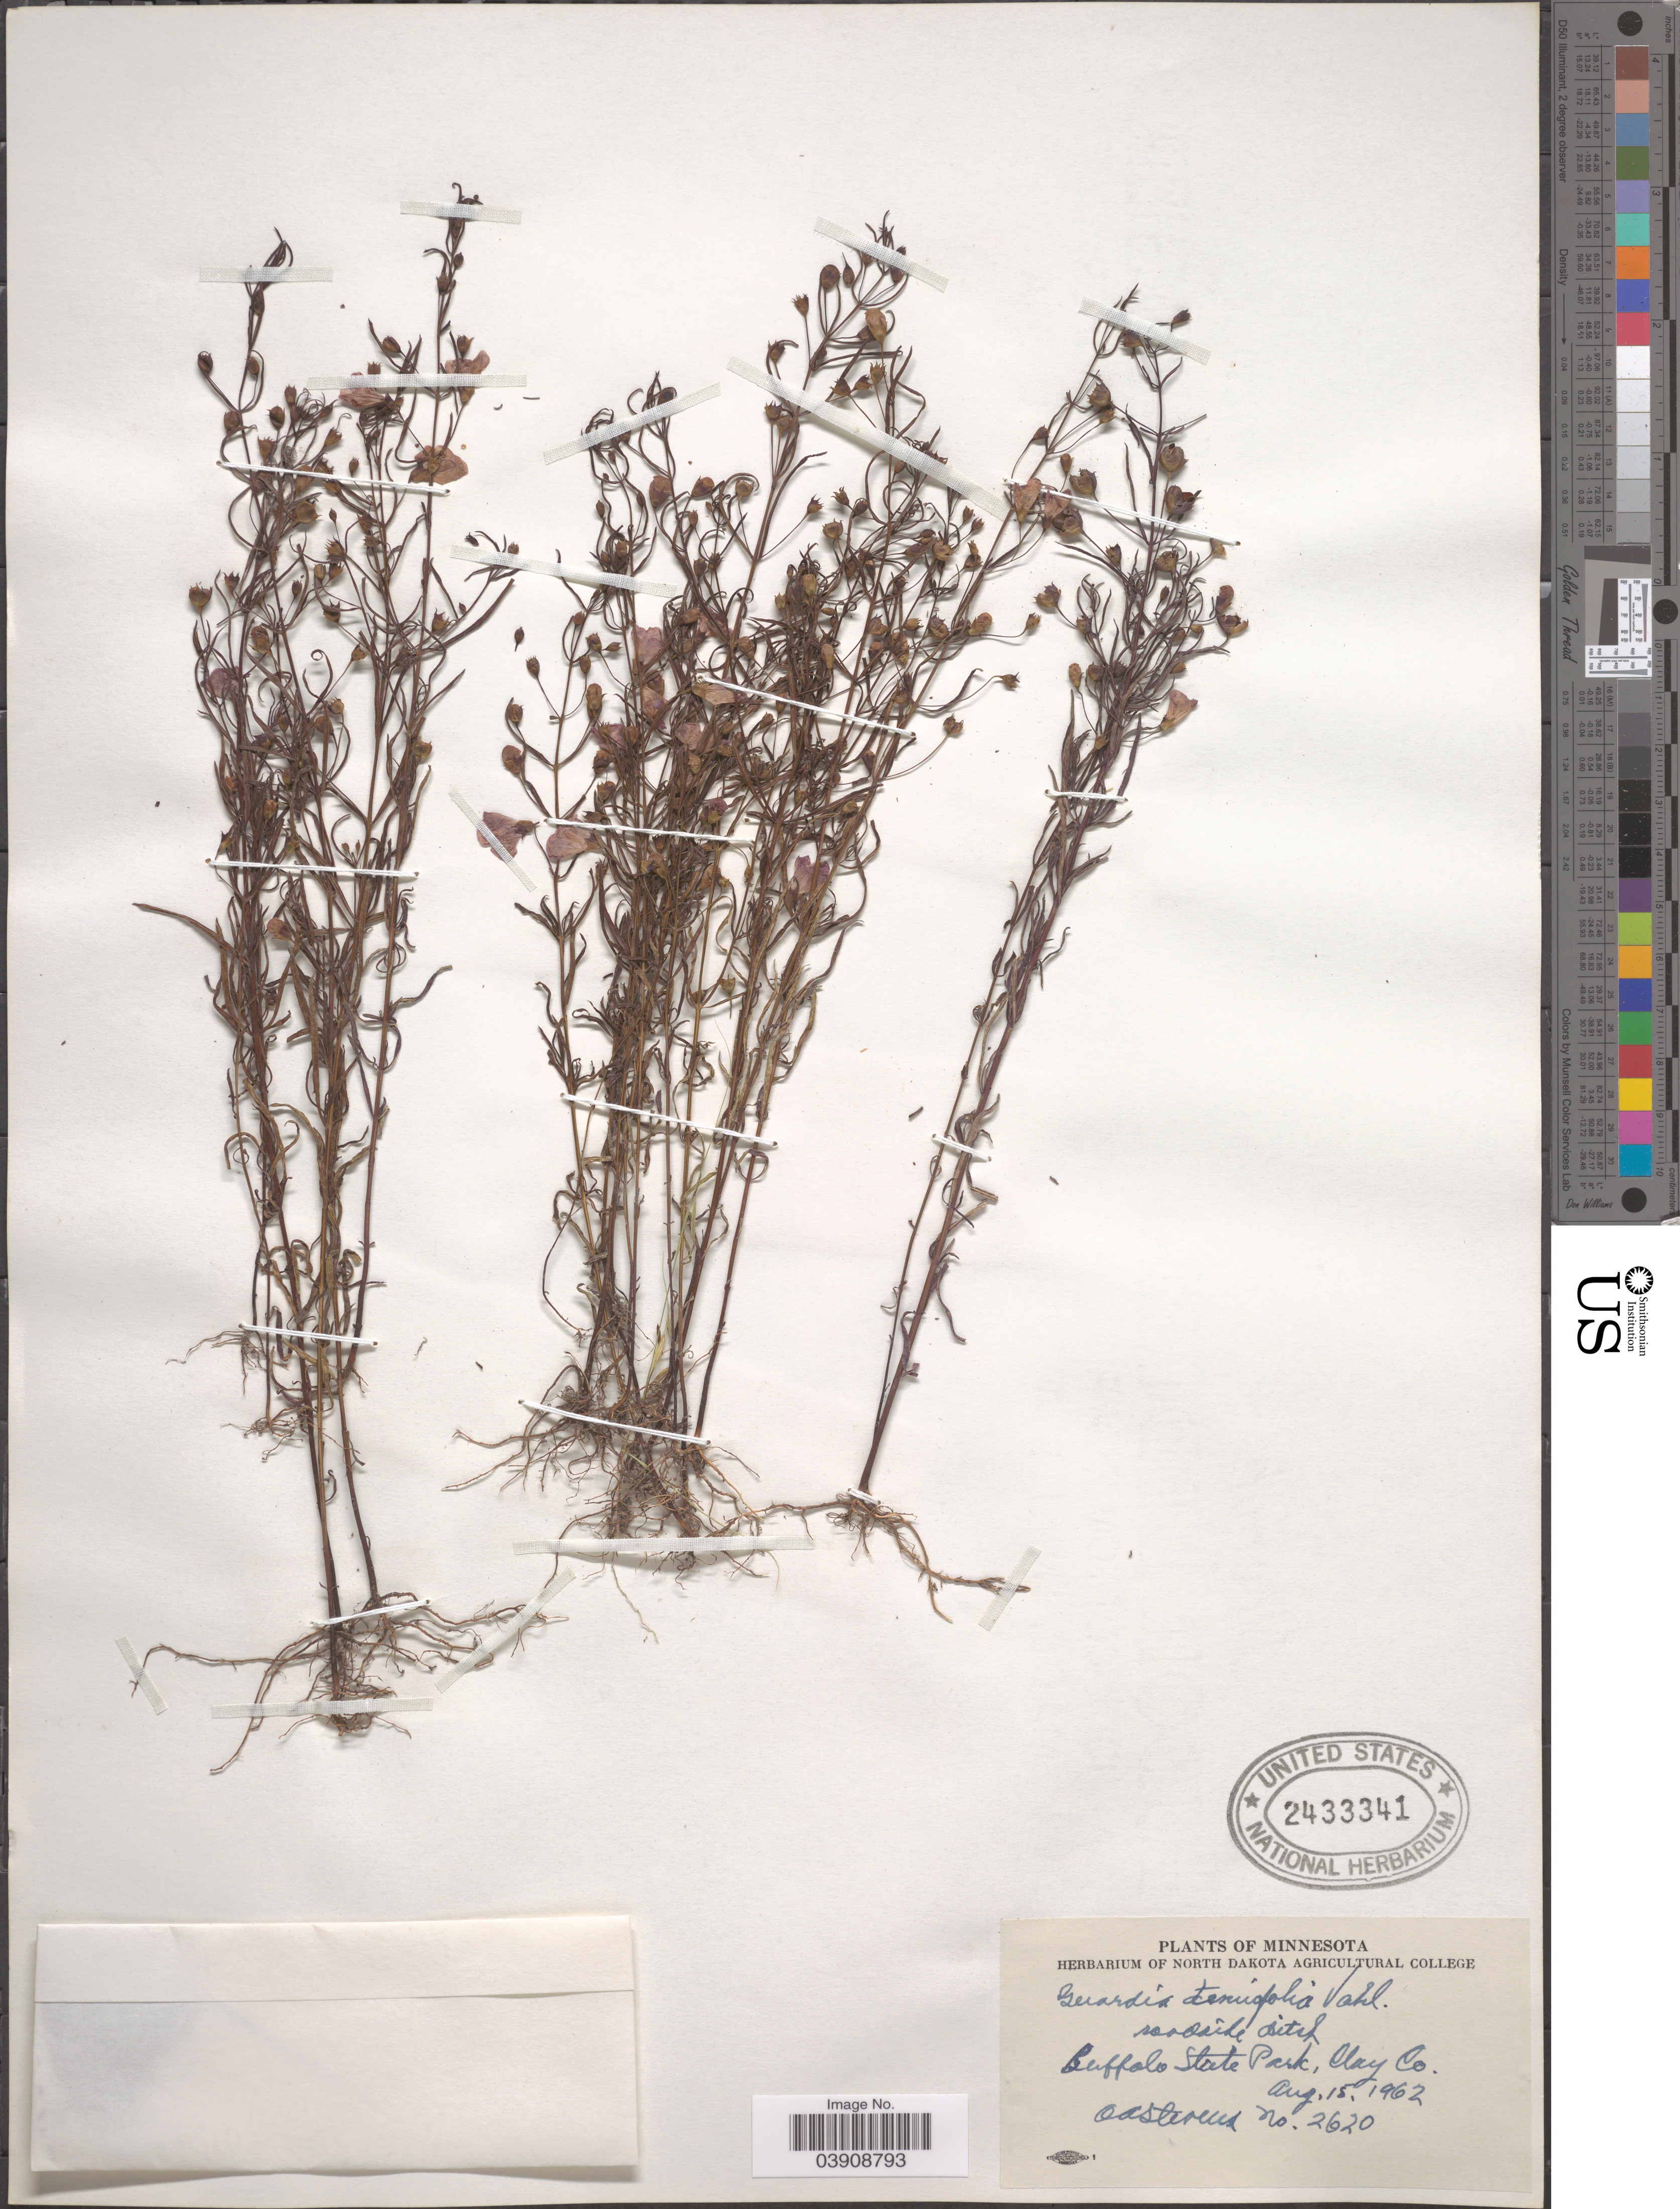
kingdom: Plantae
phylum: Tracheophyta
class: Magnoliopsida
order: Lamiales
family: Orobanchaceae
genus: Agalinis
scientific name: Agalinis tenuifolia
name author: (Vahl) Raf.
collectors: O. A. Stevens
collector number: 2620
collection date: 1962-08-15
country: United States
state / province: Minnesota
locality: Roadside ditch. Buffalo State Park, Clay Co.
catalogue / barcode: US 2433341